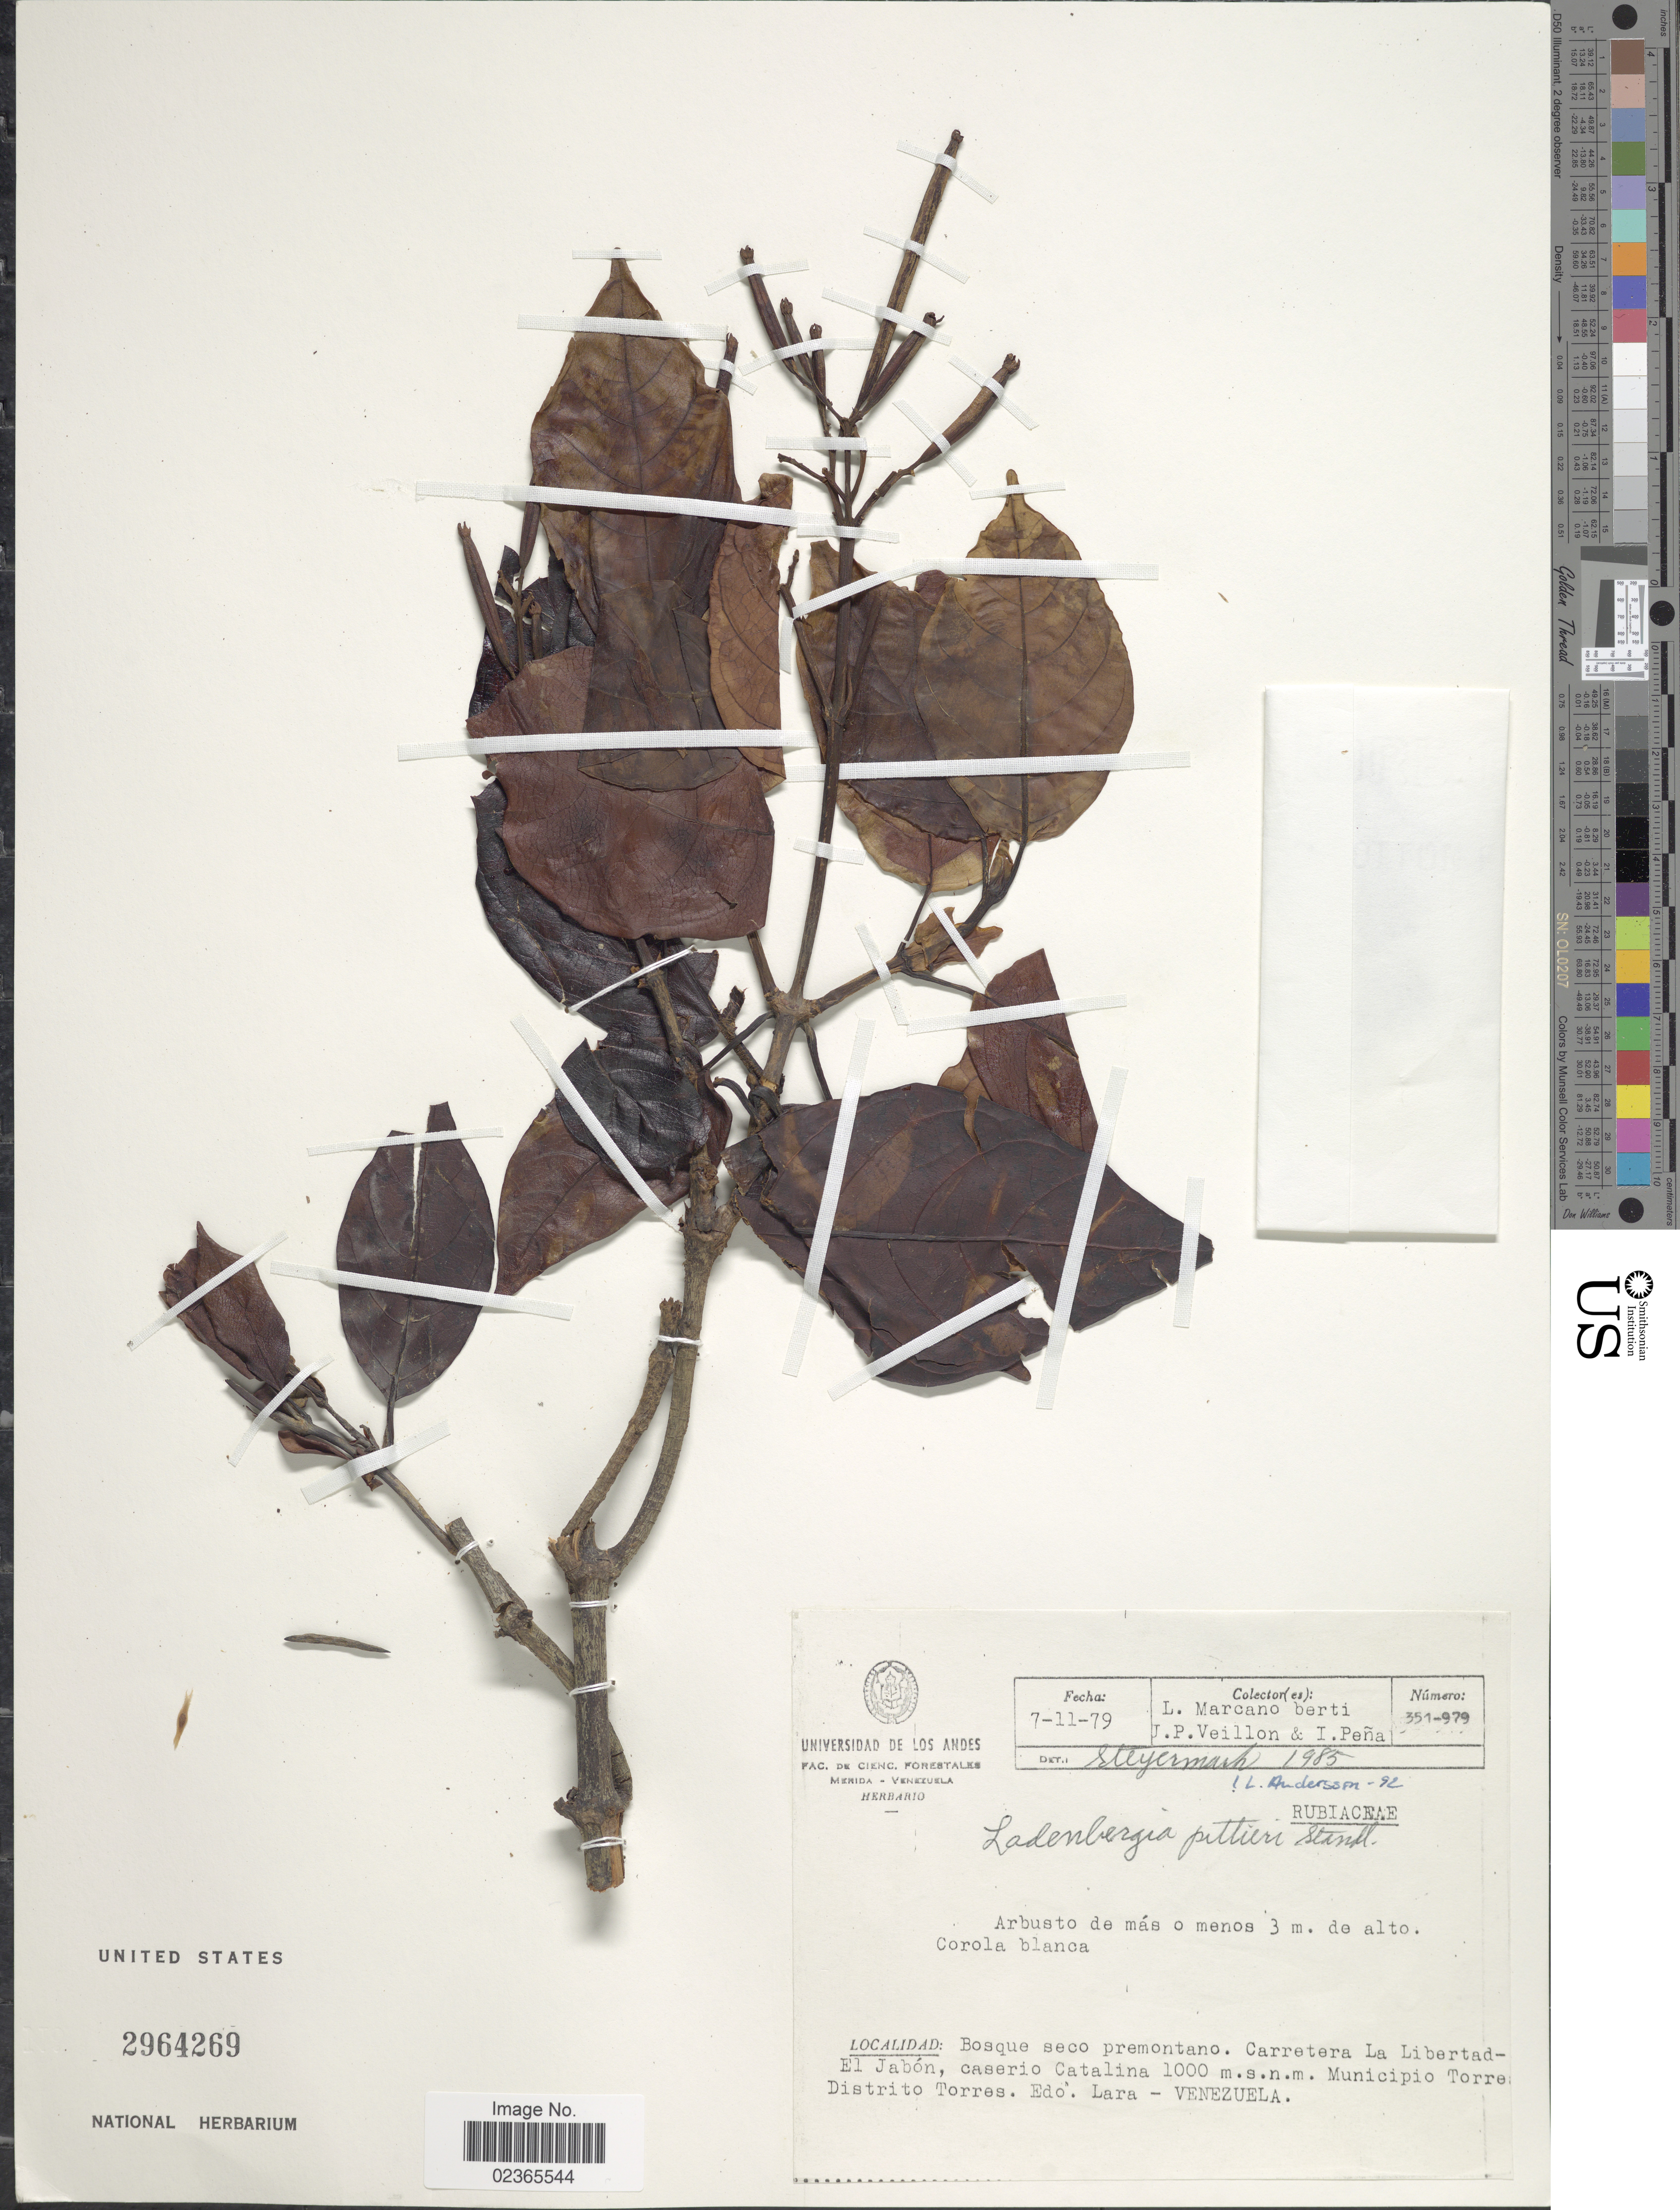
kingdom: Plantae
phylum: Tracheophyta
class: Magnoliopsida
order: Gentianales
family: Rubiaceae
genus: Ladenbergia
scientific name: Ladenbergia pittieri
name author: Standl.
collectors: L. Marcano-Berti, J. Veillon & I. Pena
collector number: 351-979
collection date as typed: Transcribed d/m/y: 7/11/79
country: Venezuela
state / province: Lara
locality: Bosque seco premontano. Carretera La Libertad-El Jabon, caserio Catalina, Municipio Torres, Distrito Torres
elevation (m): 1000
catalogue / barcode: US 2964269